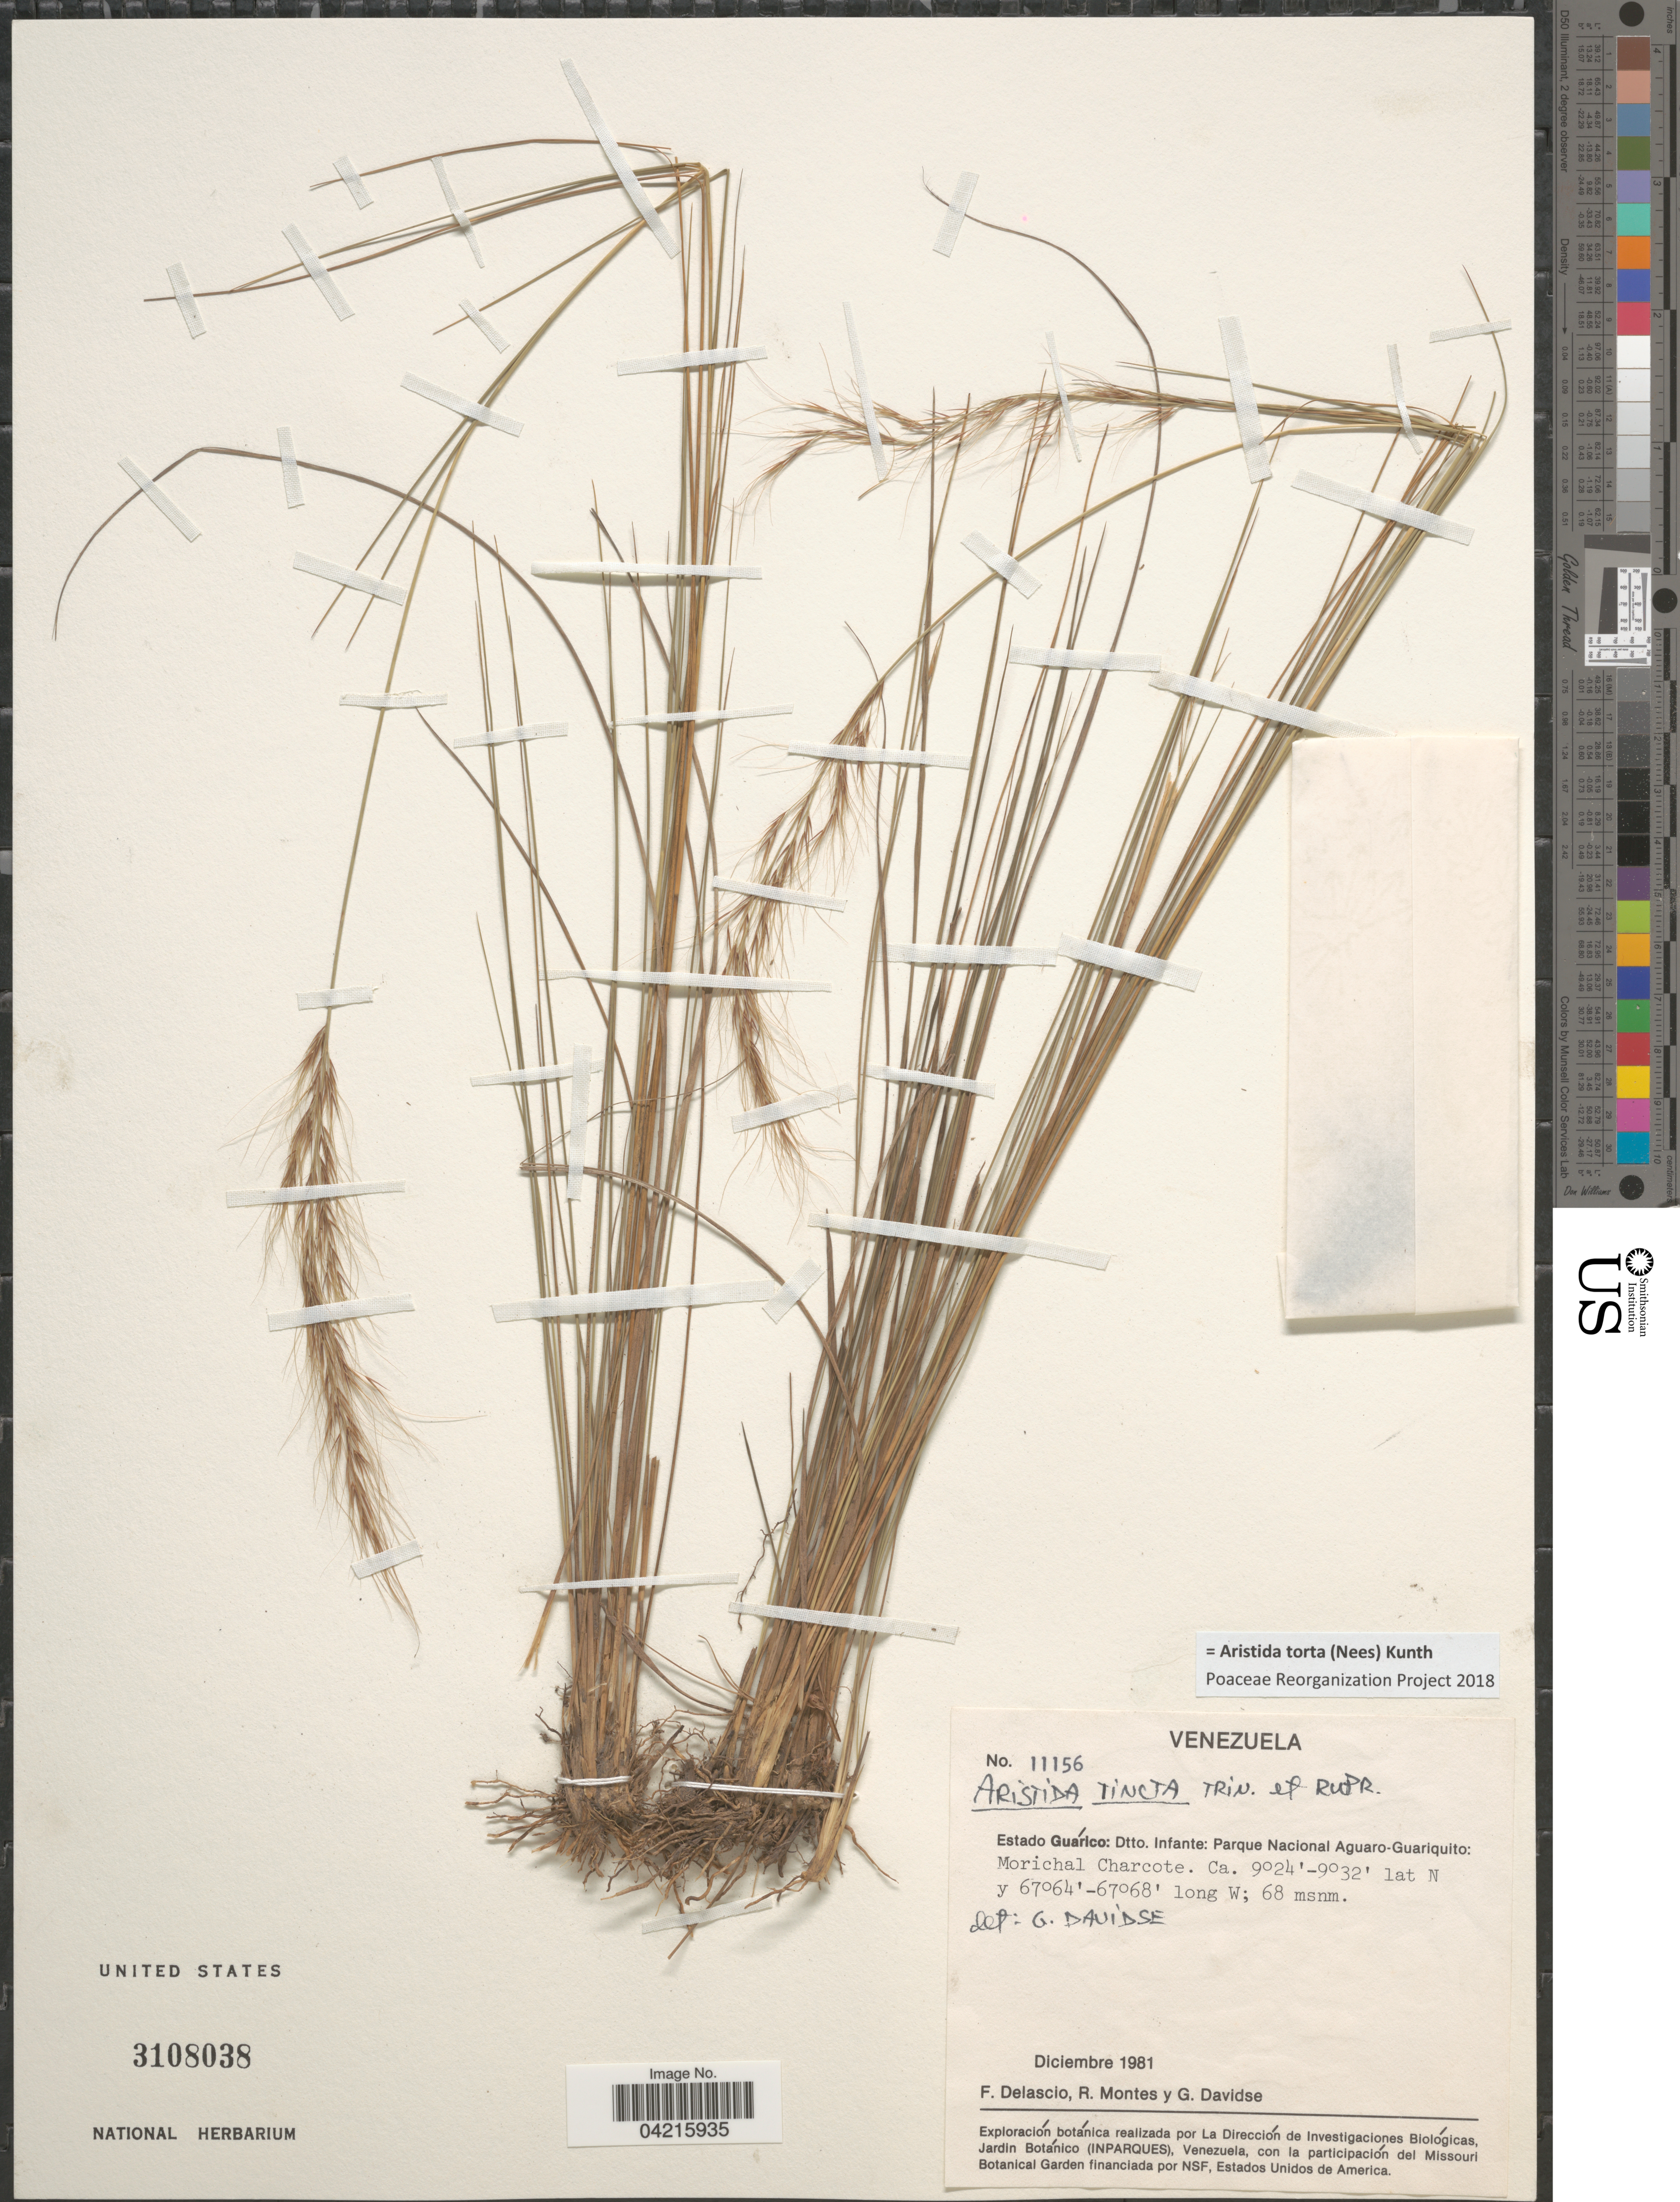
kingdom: Plantae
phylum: Tracheophyta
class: Liliopsida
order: Poales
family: Poaceae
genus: Aristida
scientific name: Aristida torta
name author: (Nees) Kunth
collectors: F. Delascio C., R. Montes & G. Davidse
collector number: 11156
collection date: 1981-12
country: Venezuela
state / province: Guarico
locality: Dtto. Infante: Parque Nacional Aguaro-Guariquito: Morichal Charcote.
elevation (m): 68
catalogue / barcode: US 3108038